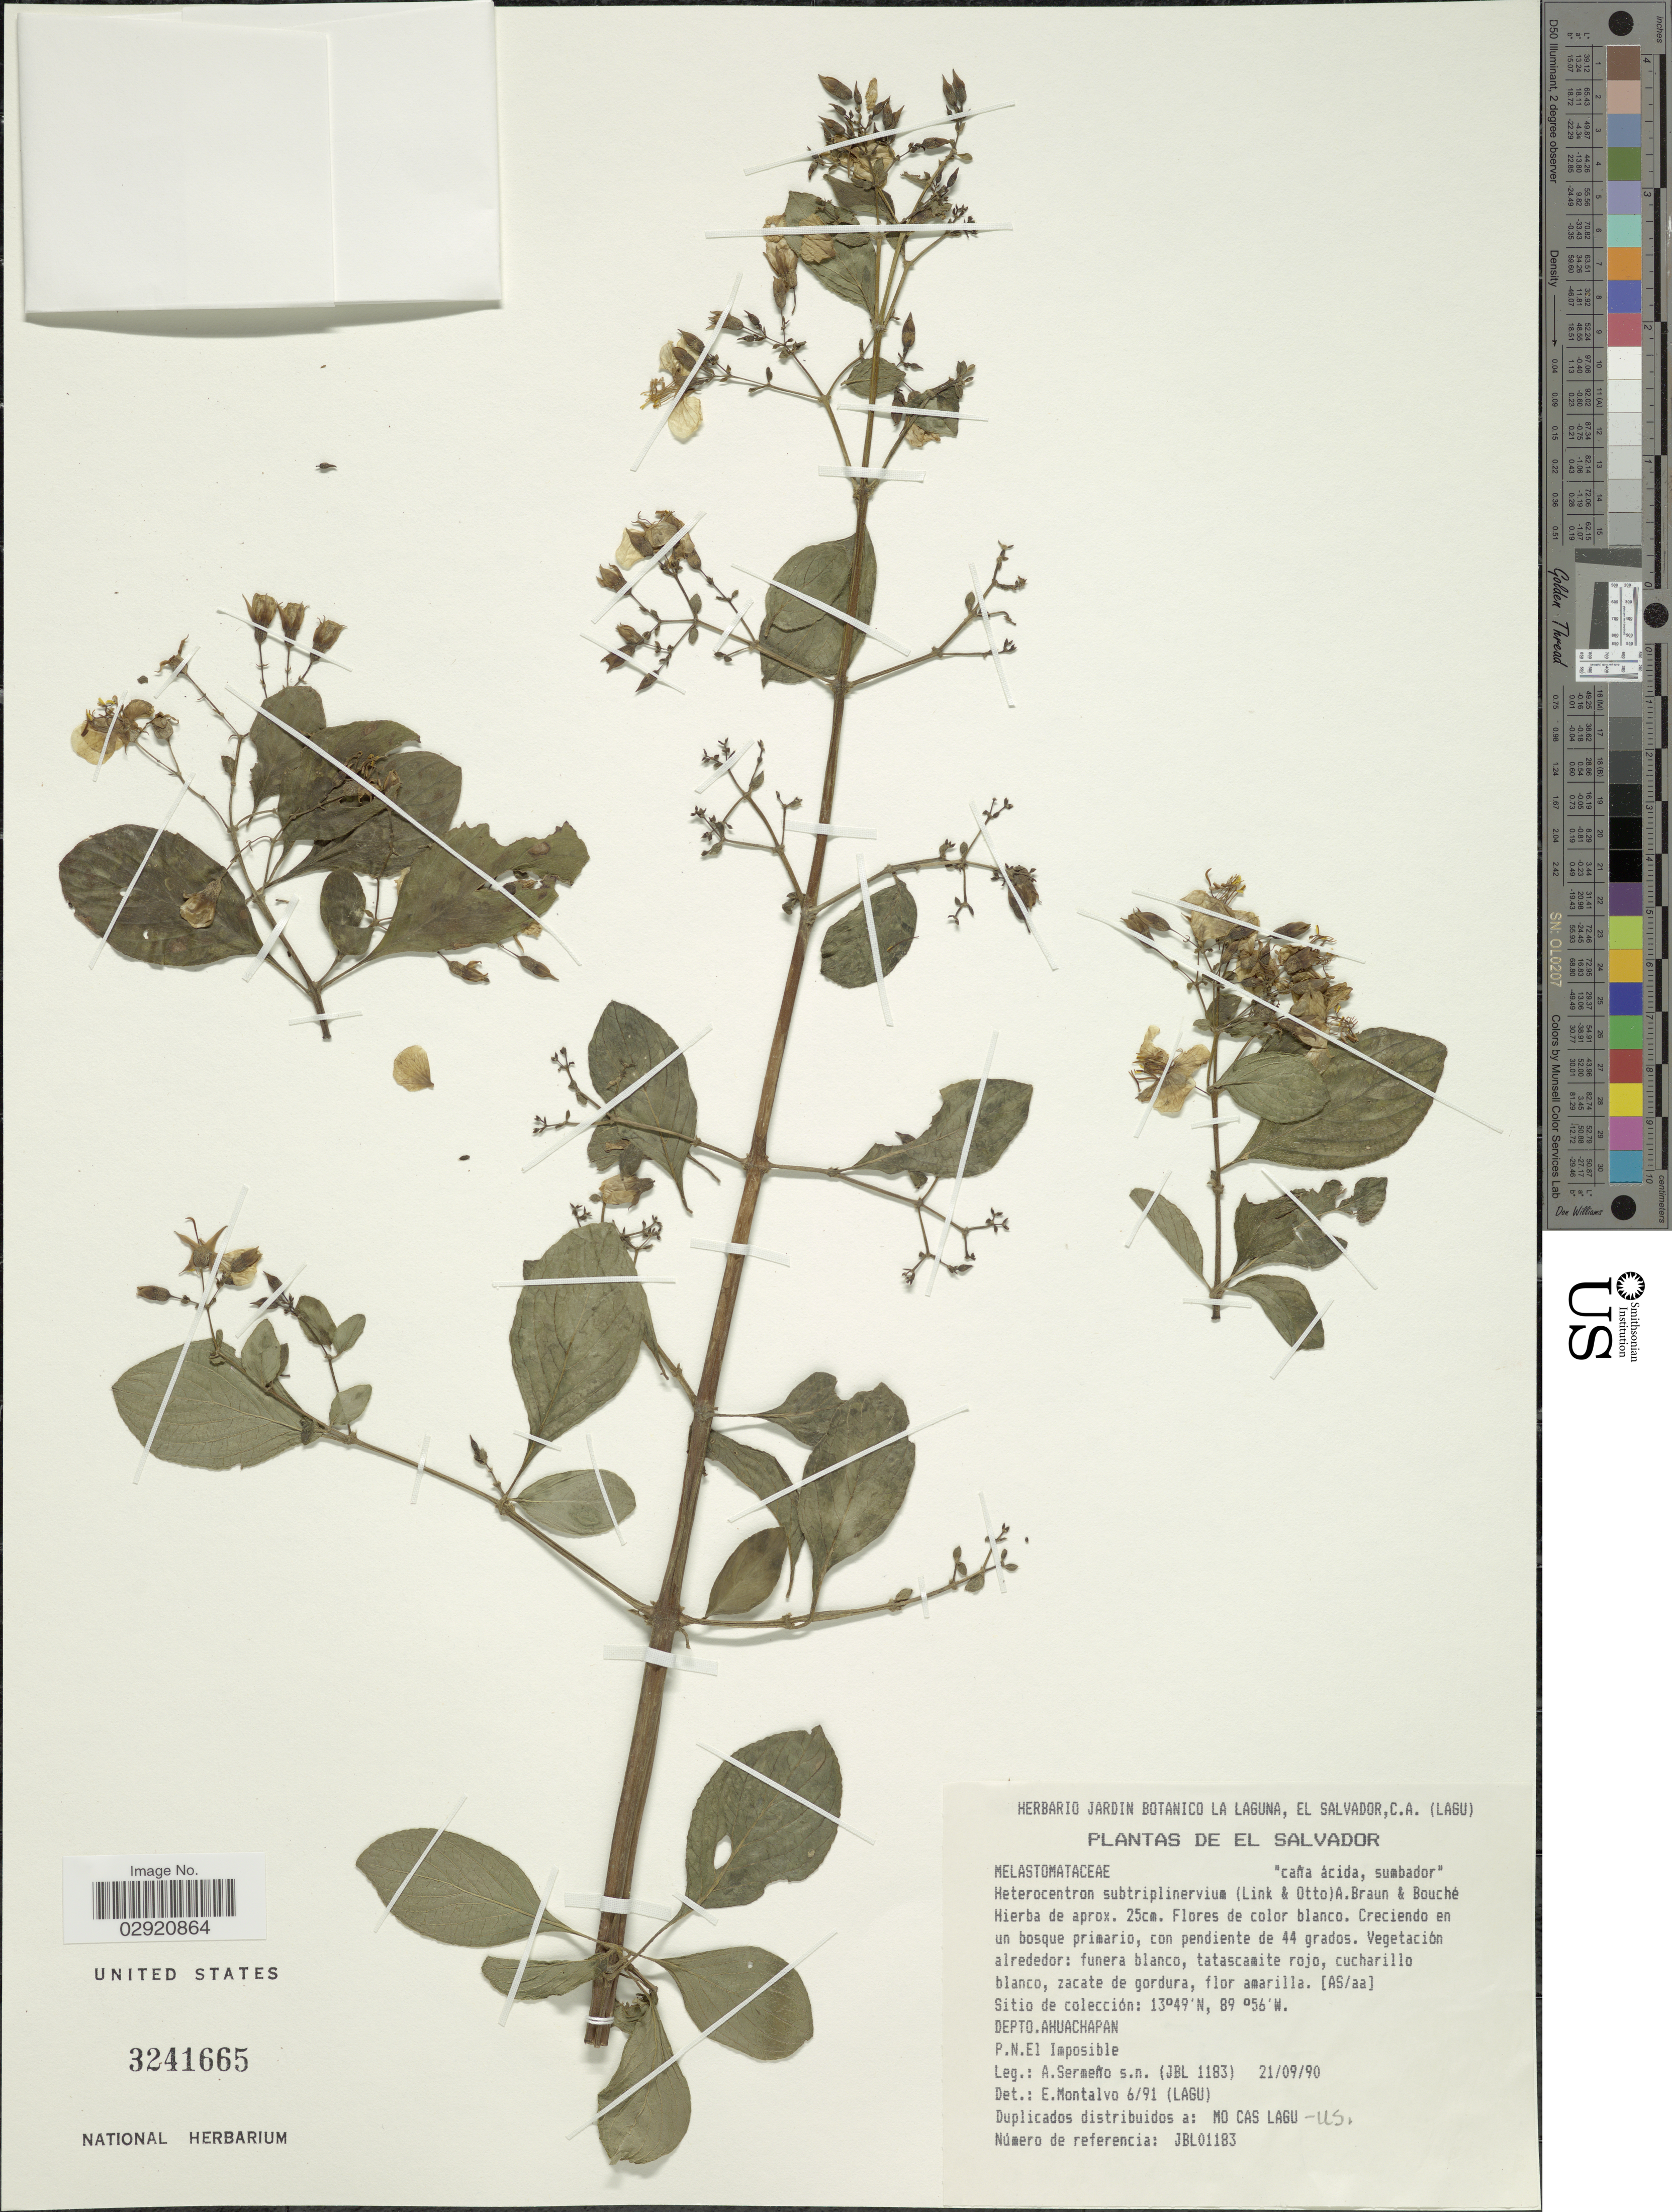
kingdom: Plantae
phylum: Tracheophyta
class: Magnoliopsida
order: Myrtales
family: Melastomataceae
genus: Heterocentron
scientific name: Heterocentron subtriplinervium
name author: (Link & Otto) A. Braun & C.D. Bouché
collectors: A. Sermeno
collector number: (JBL 1183)?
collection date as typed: Transcribed d/m/y: 21/9/90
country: El Salvador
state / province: Ahuachapan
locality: Depto. Ahuachapan. P.N. El Imposible.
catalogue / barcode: US 3241665